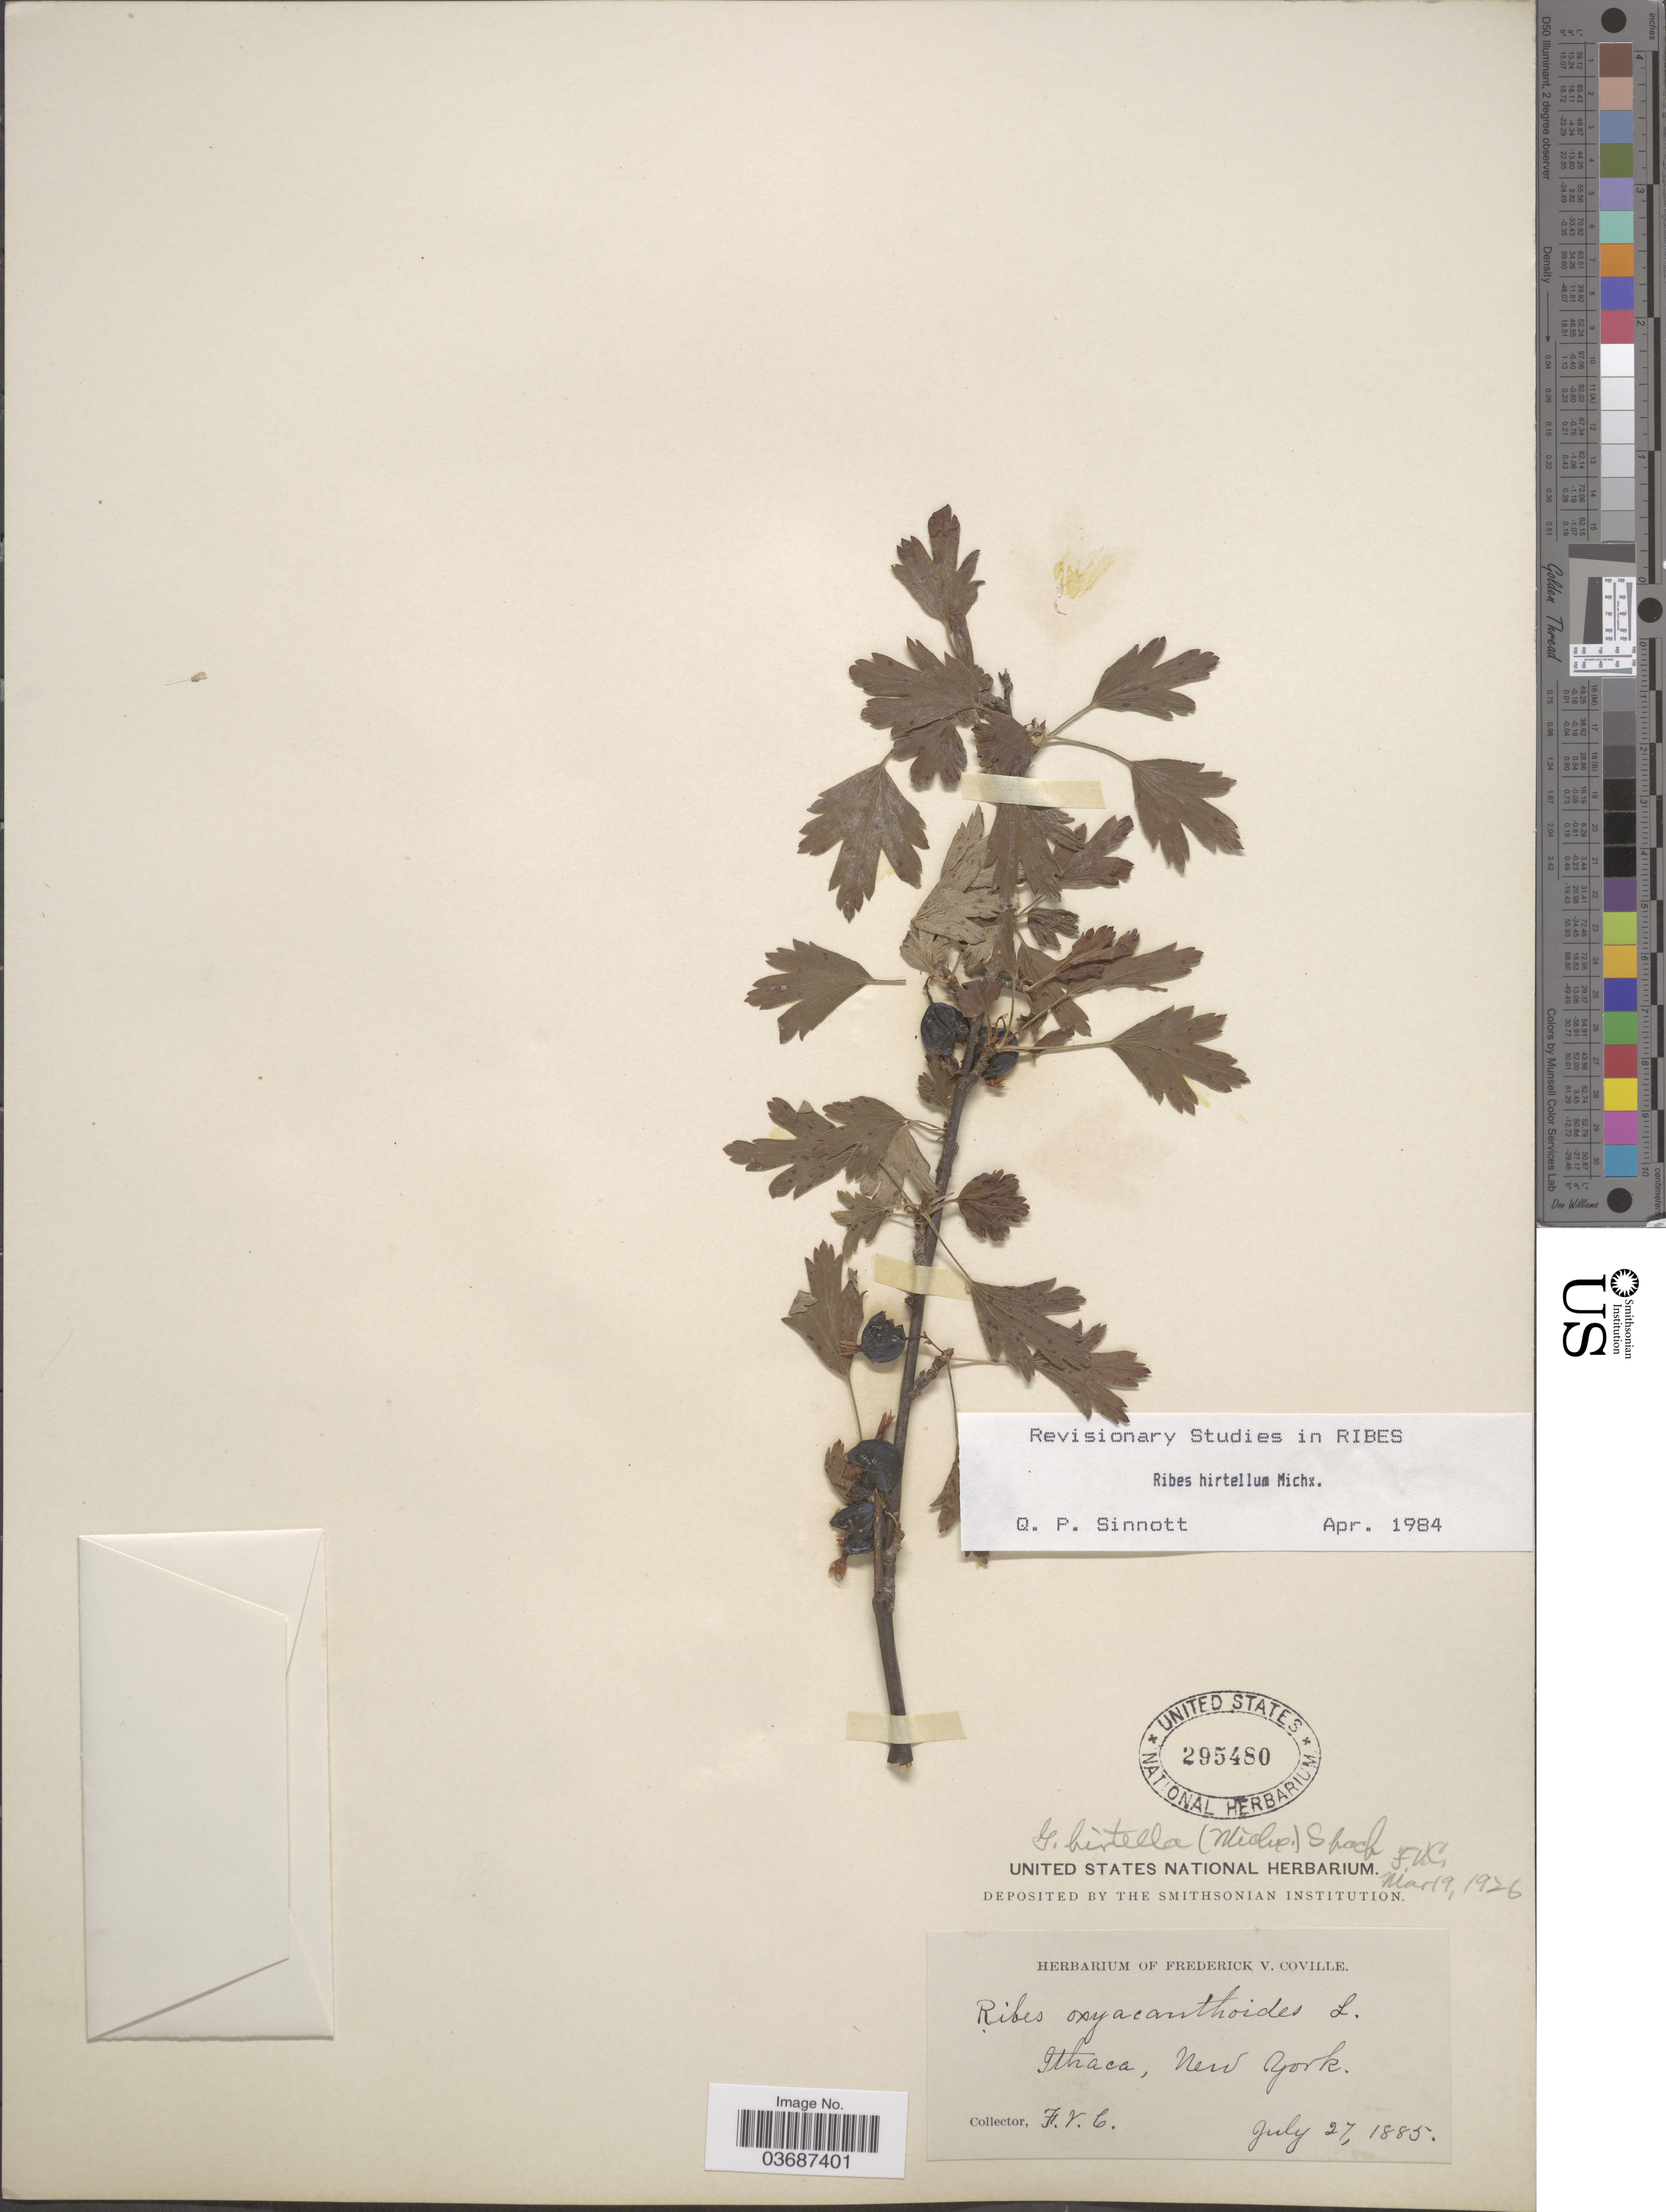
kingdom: Plantae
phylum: Tracheophyta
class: Magnoliopsida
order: Saxifragales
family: Grossulariaceae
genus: Ribes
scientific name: Ribes hirtellum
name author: Michx.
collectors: F. V. Coville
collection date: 1885-07-27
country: United States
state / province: New York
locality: Ithaca.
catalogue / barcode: US 295480